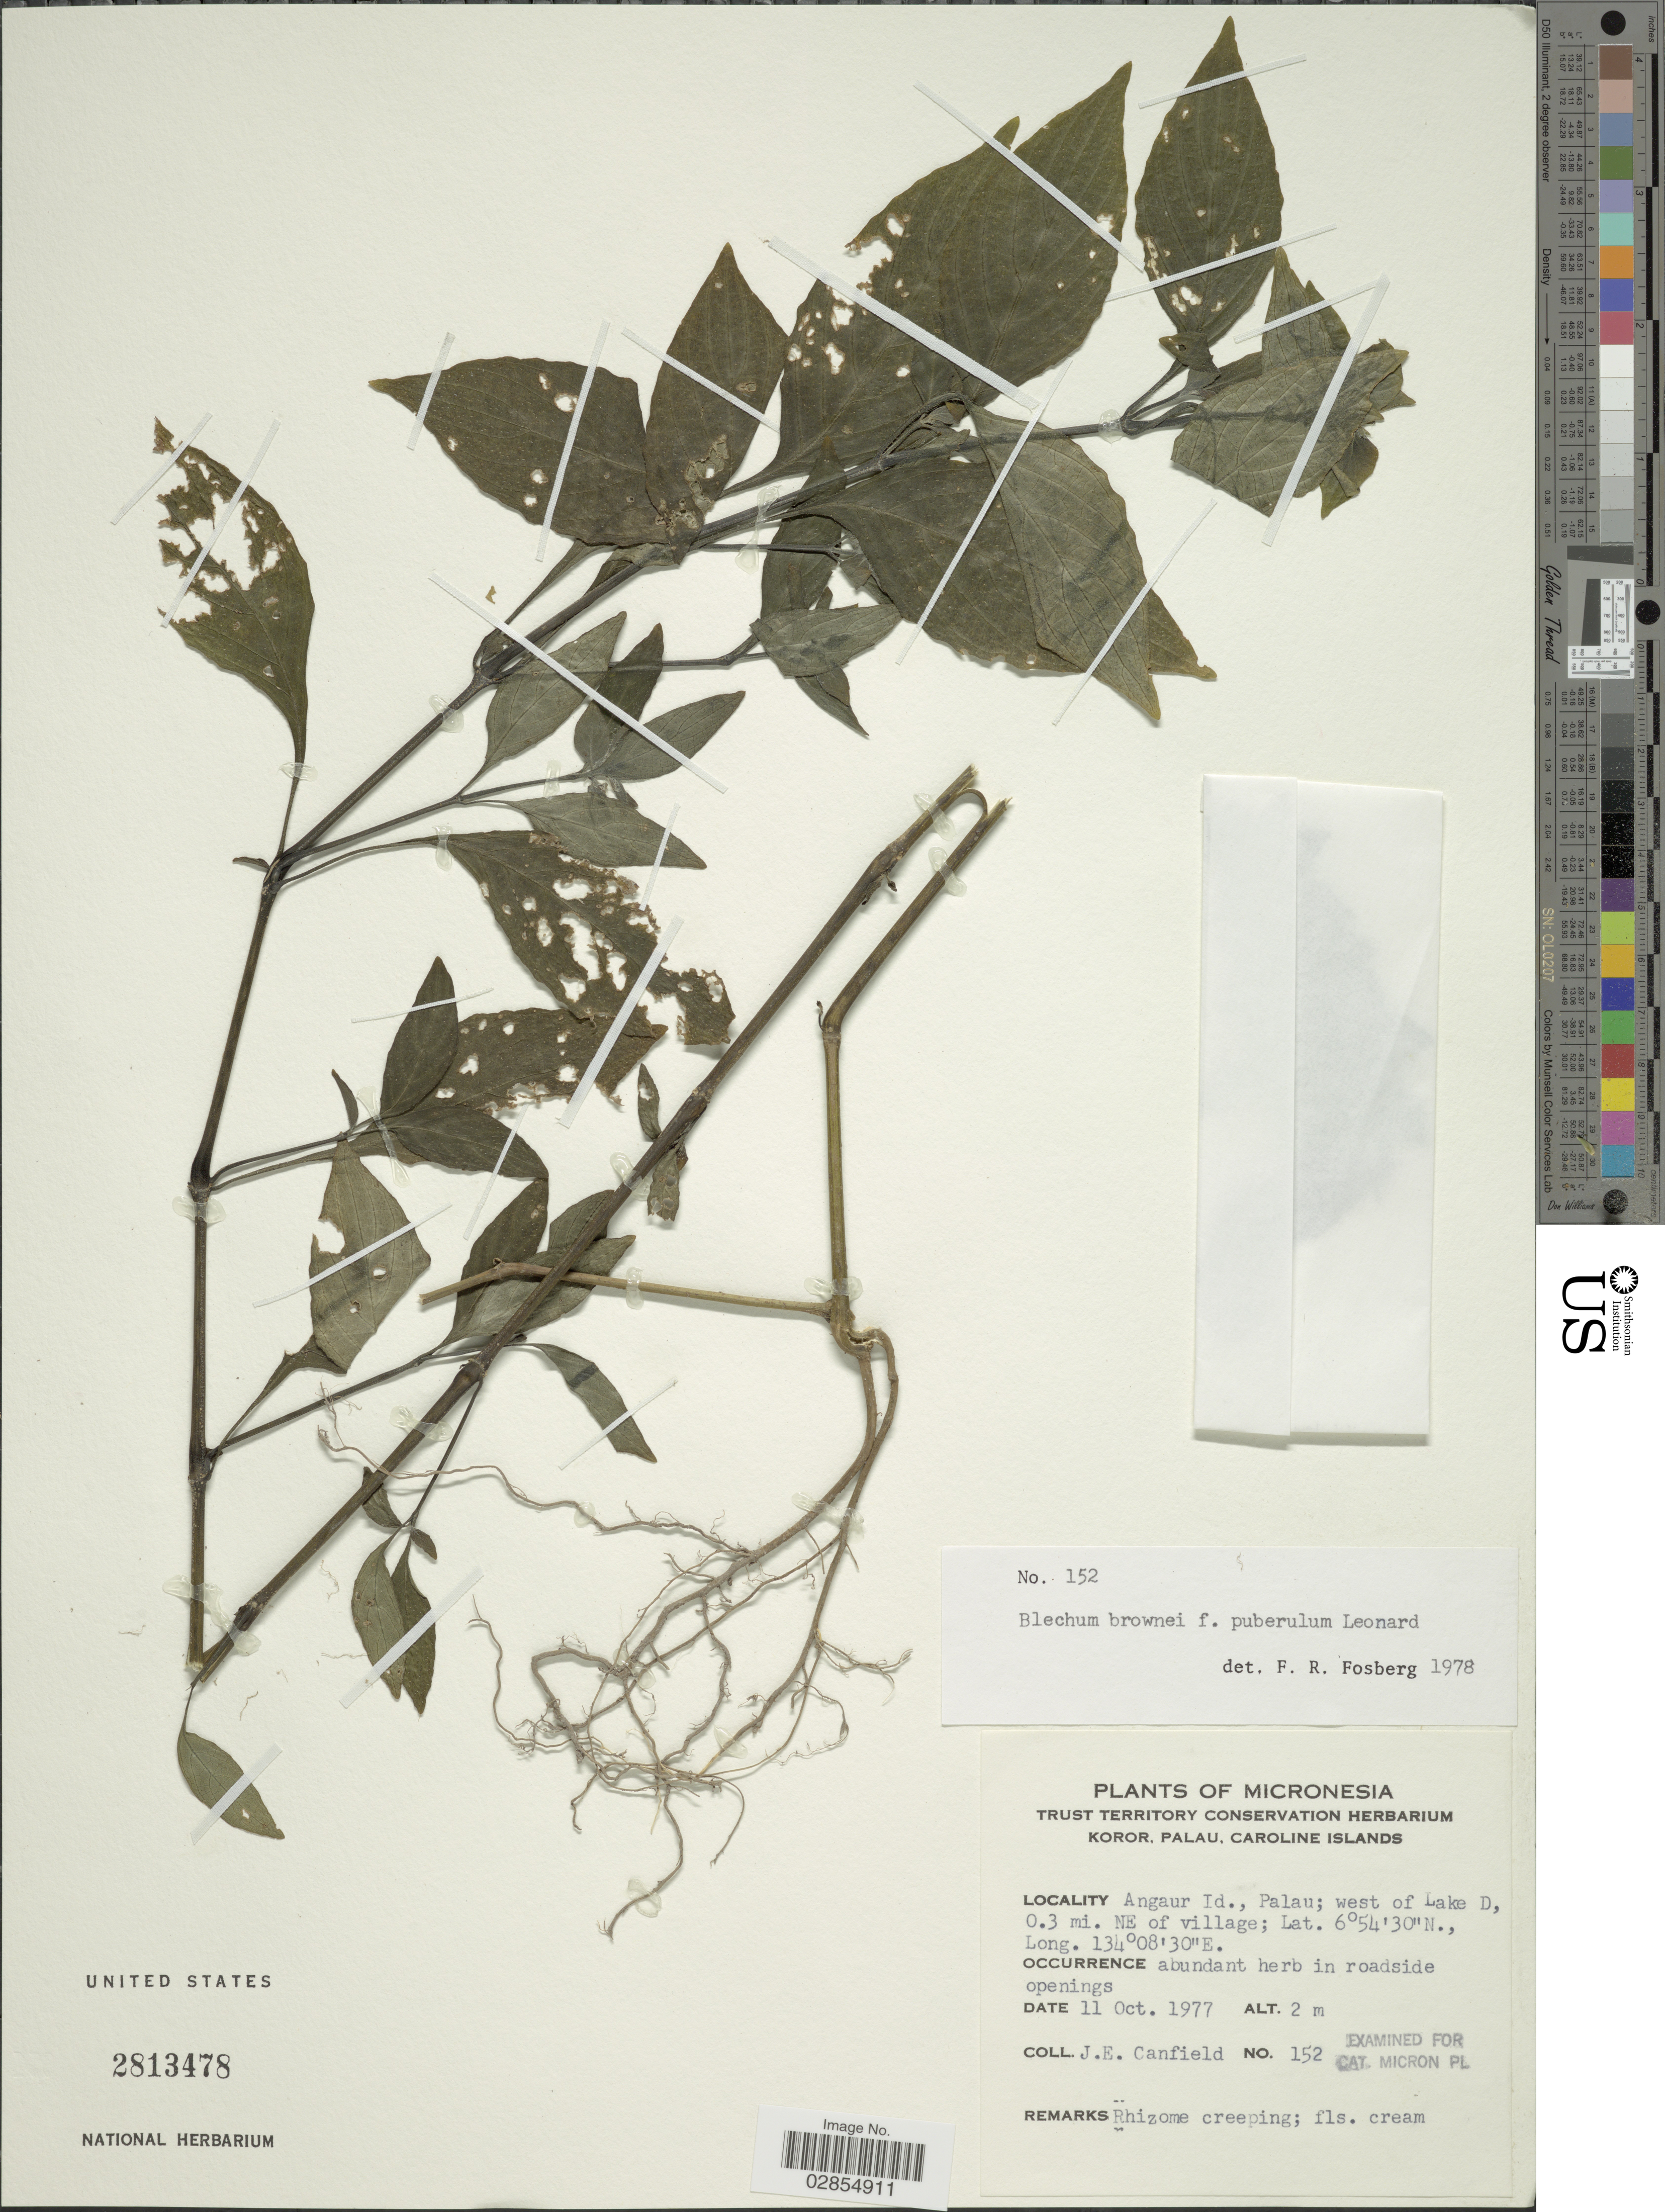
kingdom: Plantae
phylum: Tracheophyta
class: Magnoliopsida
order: Lamiales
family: Acanthaceae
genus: Blechum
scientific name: Blechum pyramidatum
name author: (Lam.) Urb.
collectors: J. E. Canfield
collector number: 152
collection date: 1977-10-11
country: Palau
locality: Angaur Id., Palau; west of Lake D, 0.3 mi. NE of village.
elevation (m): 2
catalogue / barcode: US 2813478